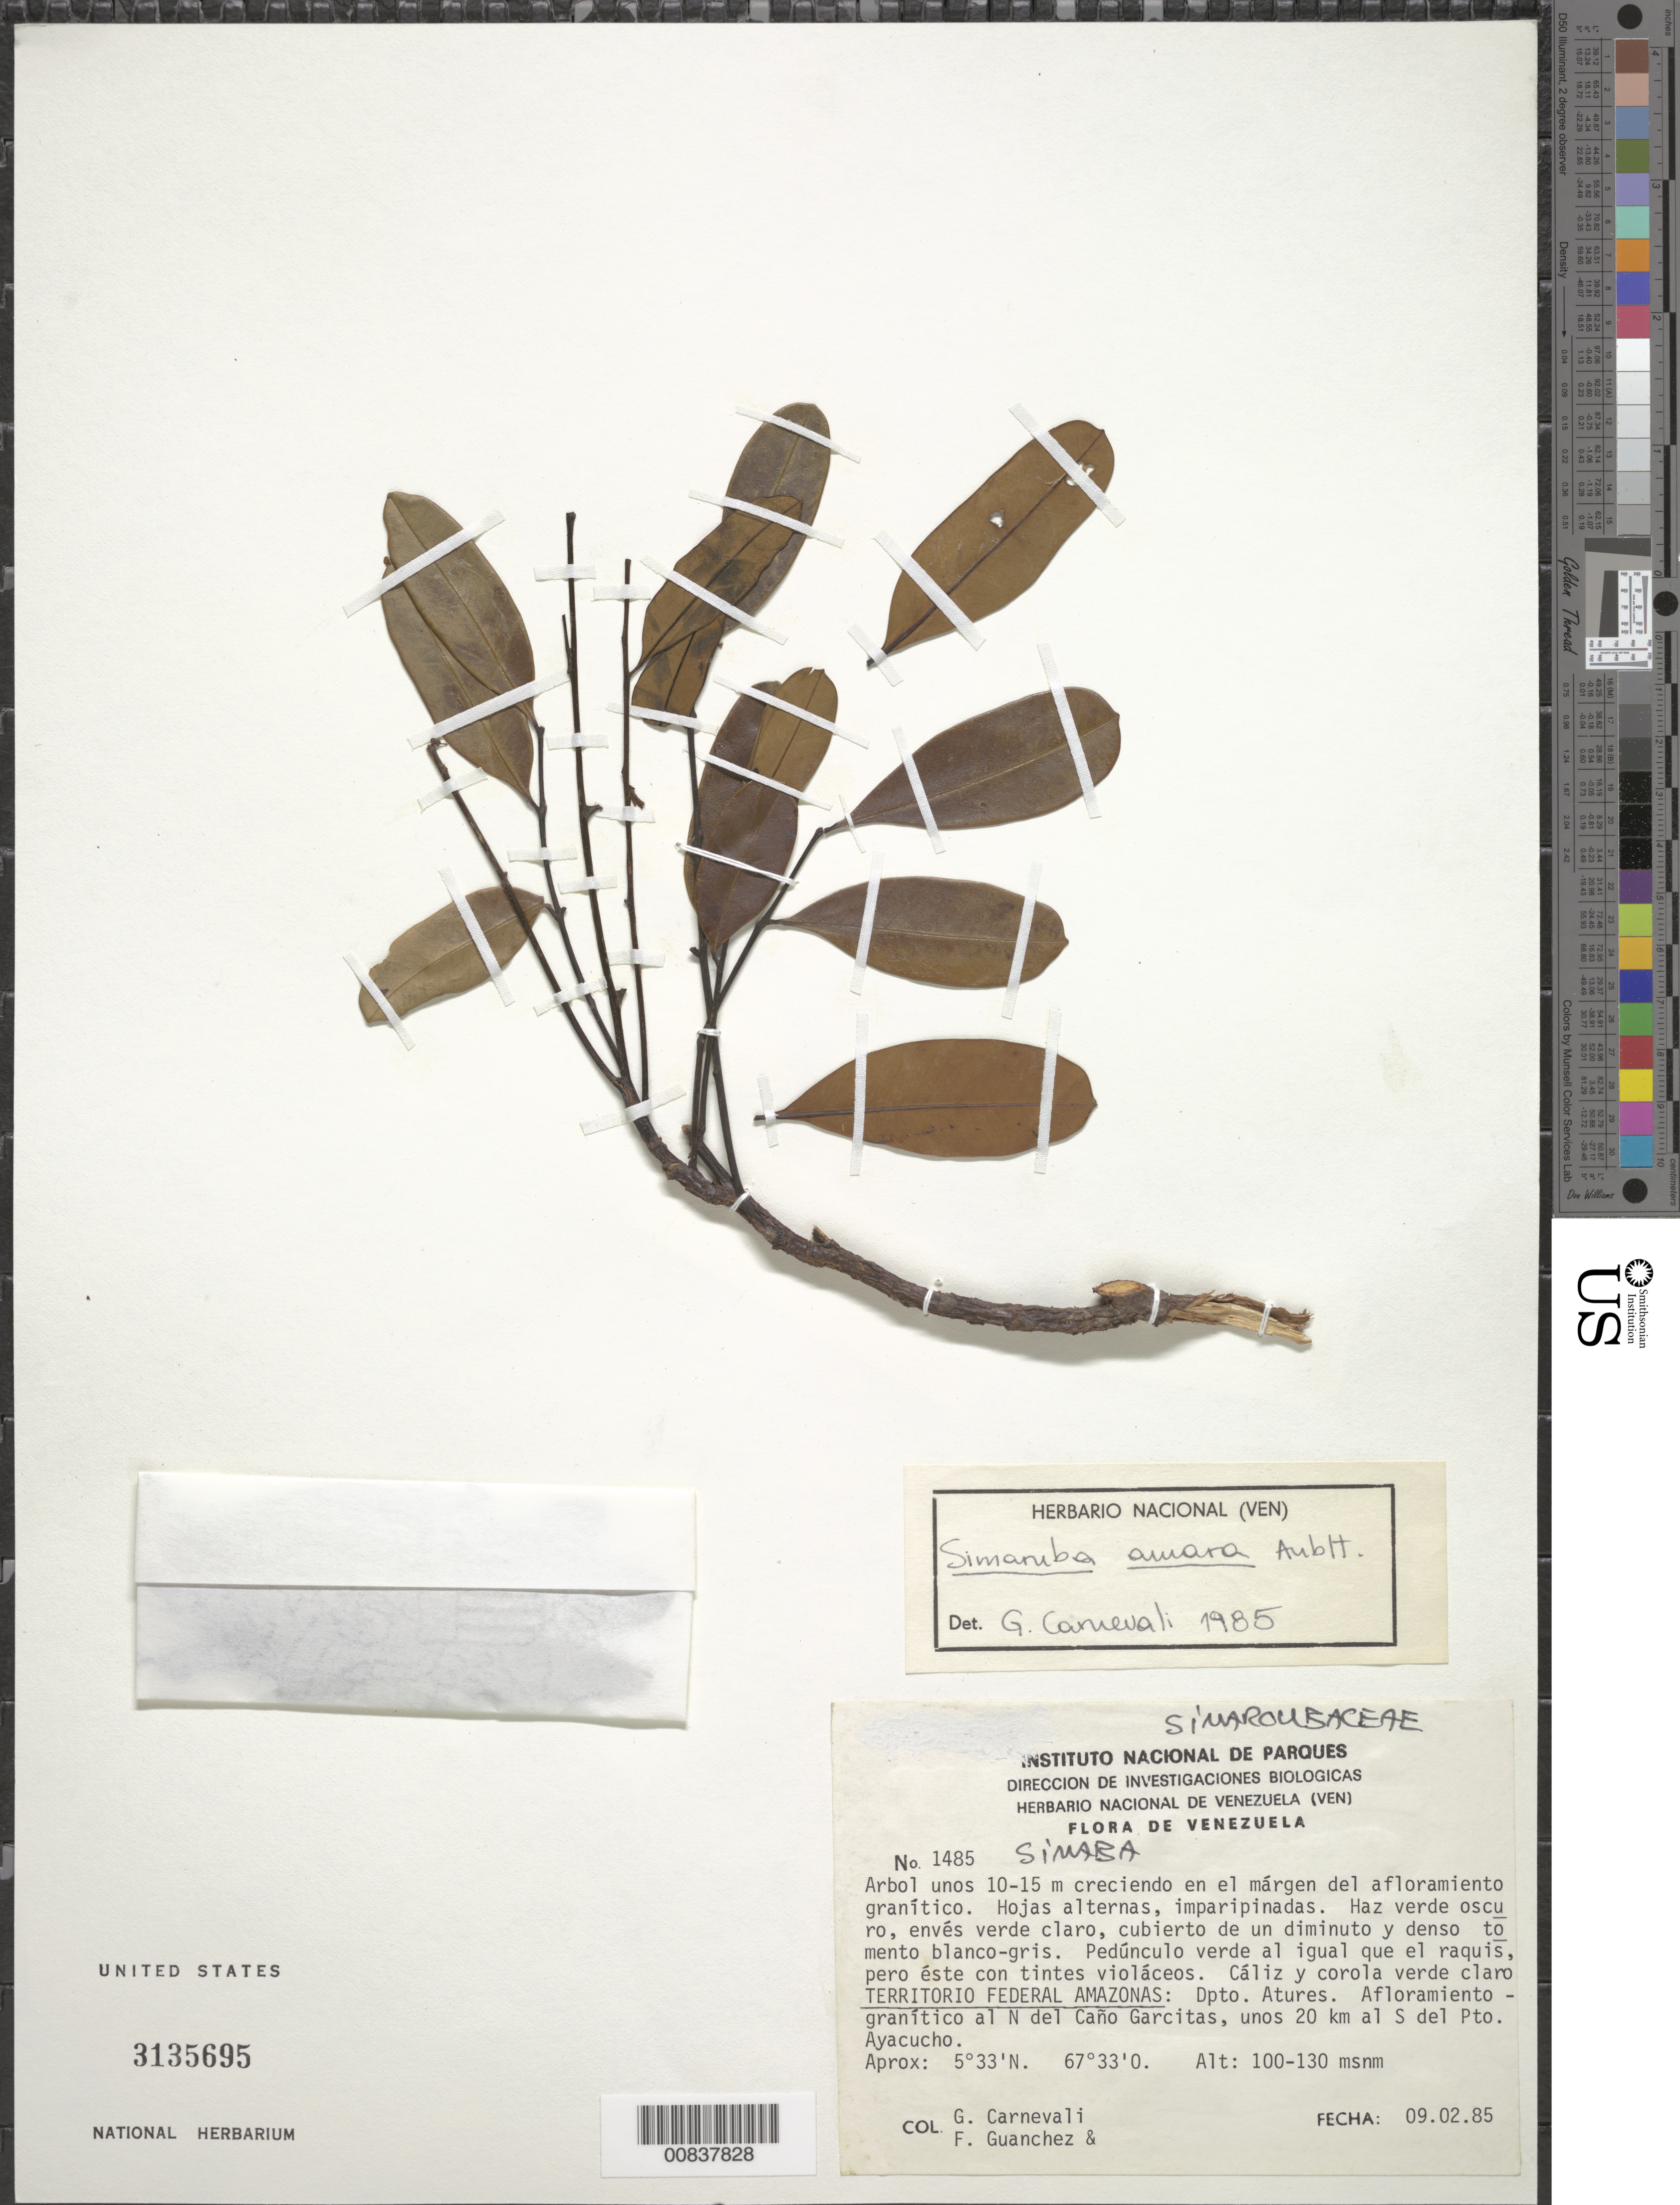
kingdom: Plantae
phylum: Tracheophyta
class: Magnoliopsida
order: Sapindales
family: Simaroubaceae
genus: Simarouba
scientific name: Simarouba amara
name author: Aubl.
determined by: Fernandez-Concha, Germán Carnevali, (CICY)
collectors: F. Guánchez M.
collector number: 1485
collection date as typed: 9-Feb-85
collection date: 1985-02-09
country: Venezuela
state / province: Amazonas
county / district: Atures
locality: Caño Garcitas, al N, unos 20 km al S del Pto. Ayacucho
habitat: Afloramiento-granitico, en el margen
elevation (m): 100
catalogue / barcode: US 3135695